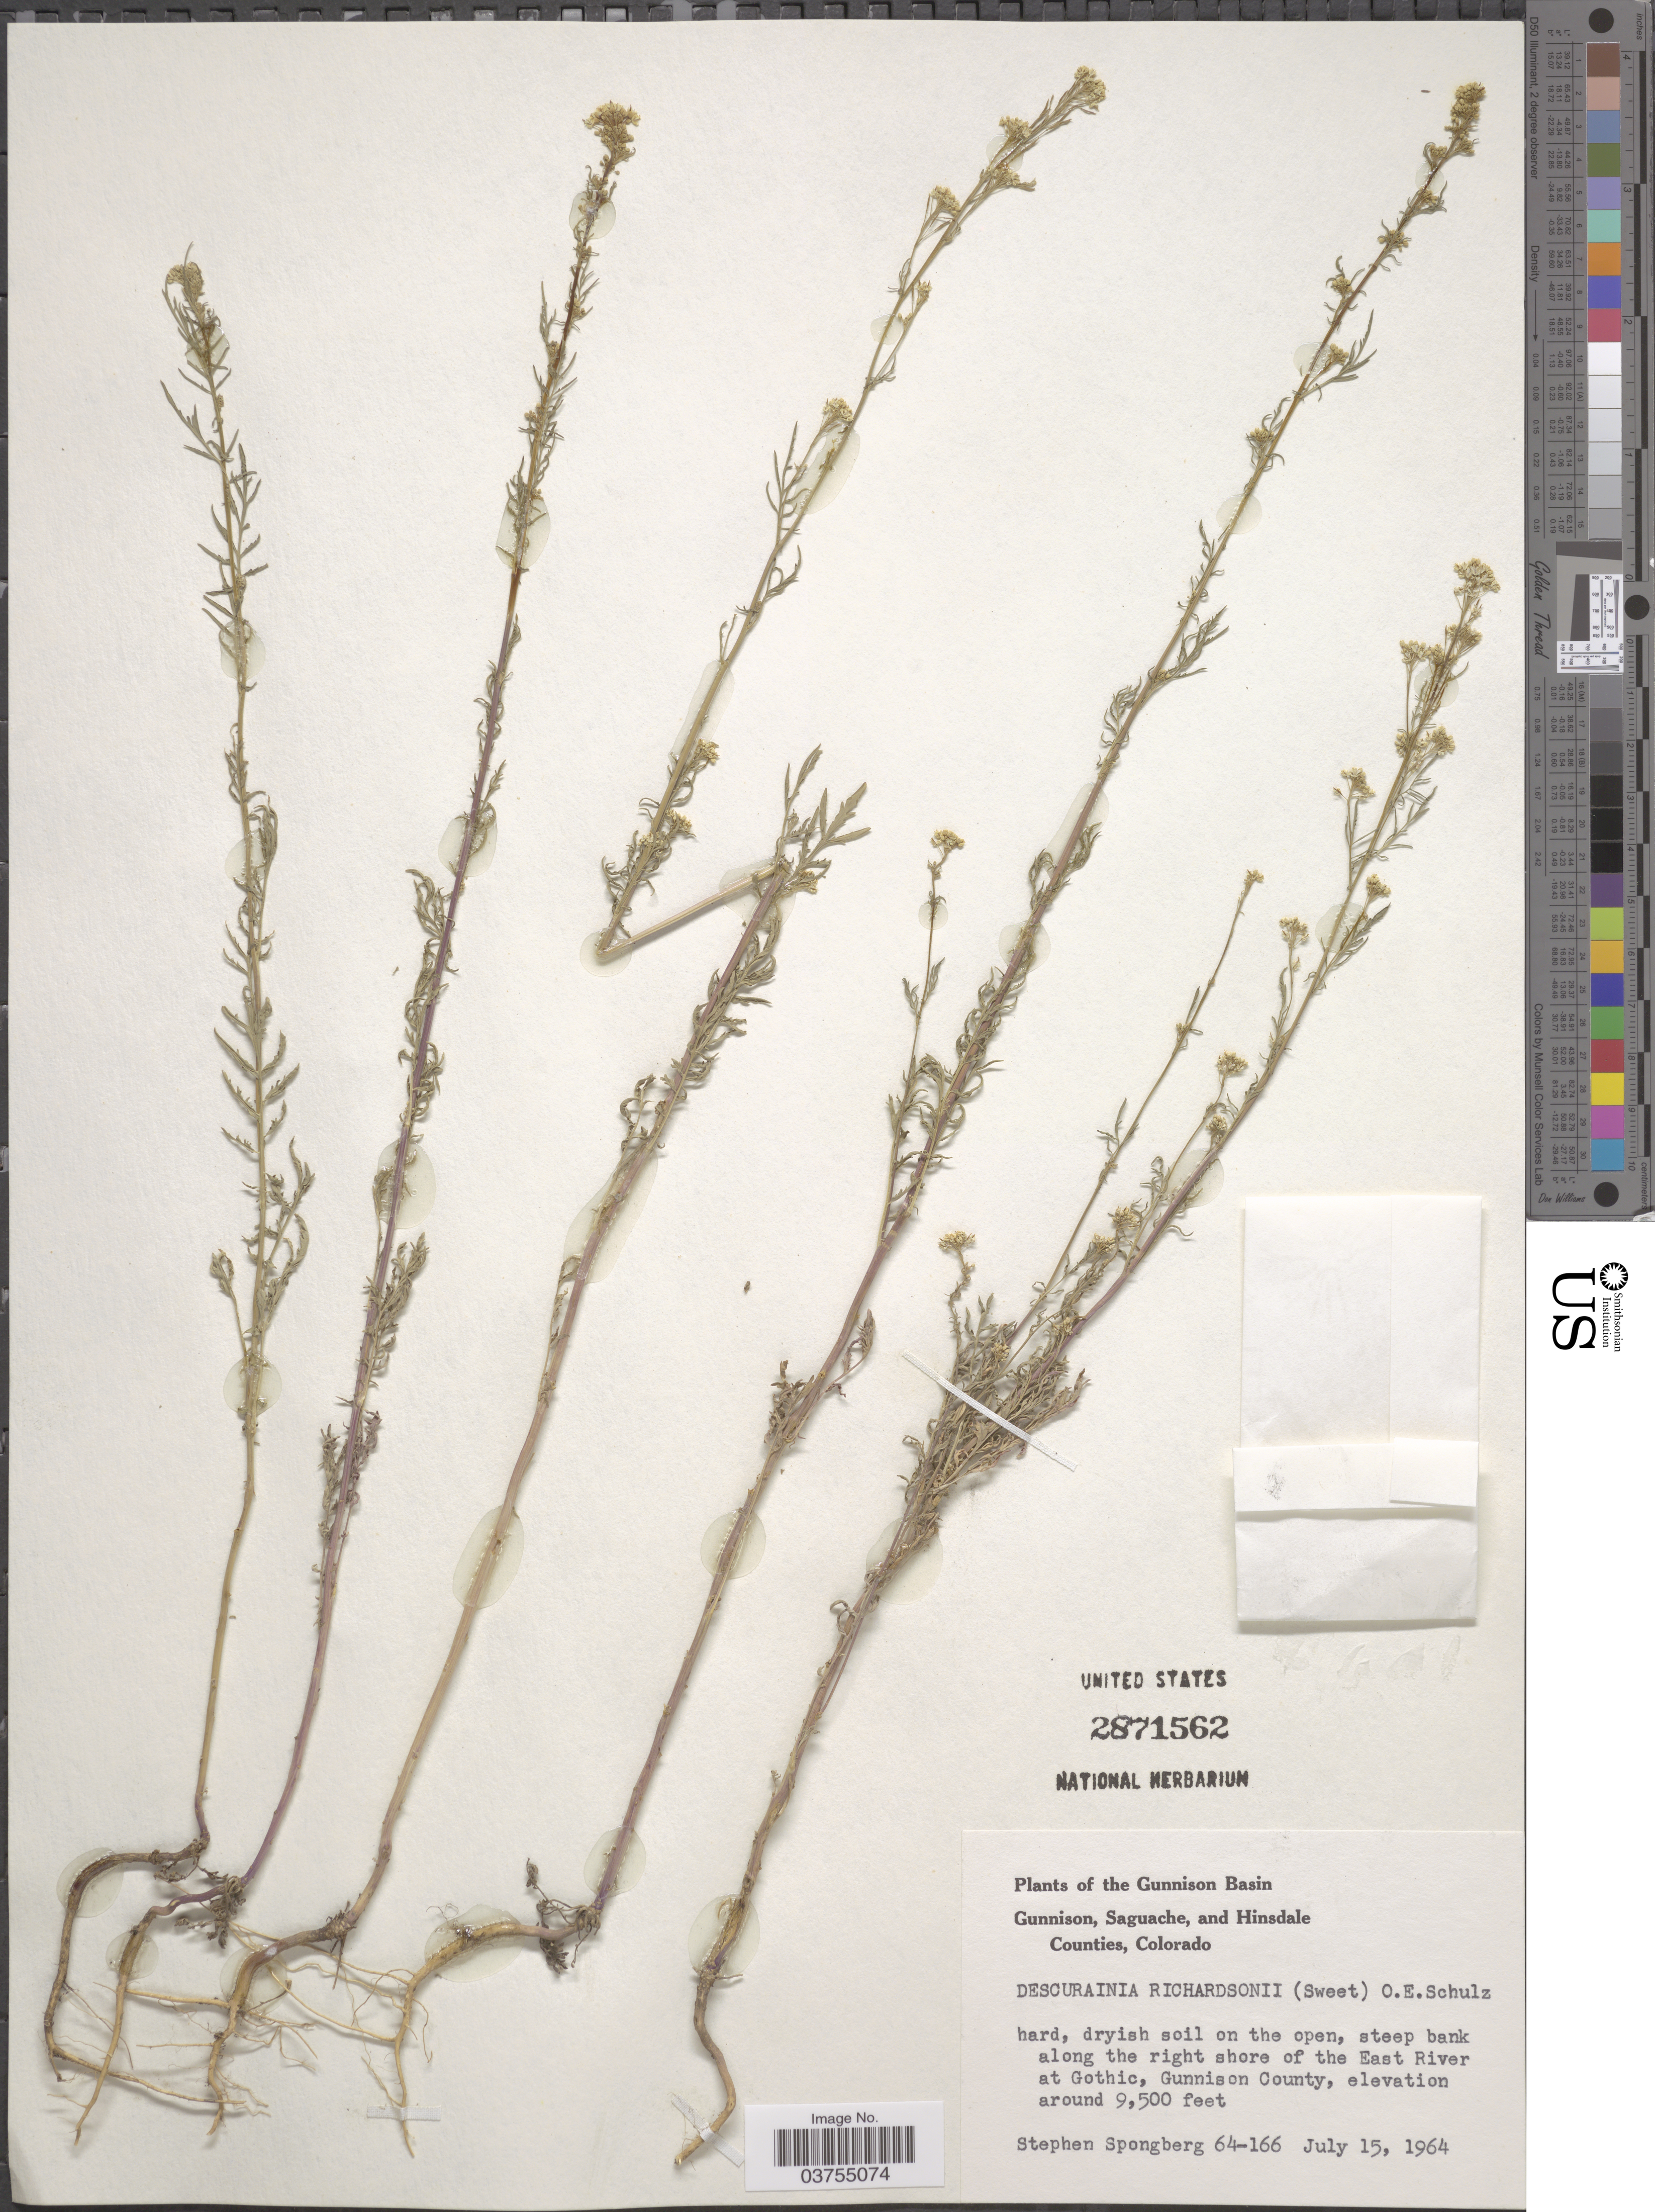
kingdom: Plantae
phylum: Tracheophyta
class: Magnoliopsida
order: Brassicales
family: Brassicaceae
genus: Descurainia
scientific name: Descurainia richardsonii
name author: (C.A. Mey.) O.E. Schulz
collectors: S. A.Spongberg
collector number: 64-166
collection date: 1964-07-15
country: United States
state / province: Colorado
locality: The Gunnison Basin. Steep bank along the right shore of the East River at Gothic, Gunnison County.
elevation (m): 2896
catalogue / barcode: US 2871562